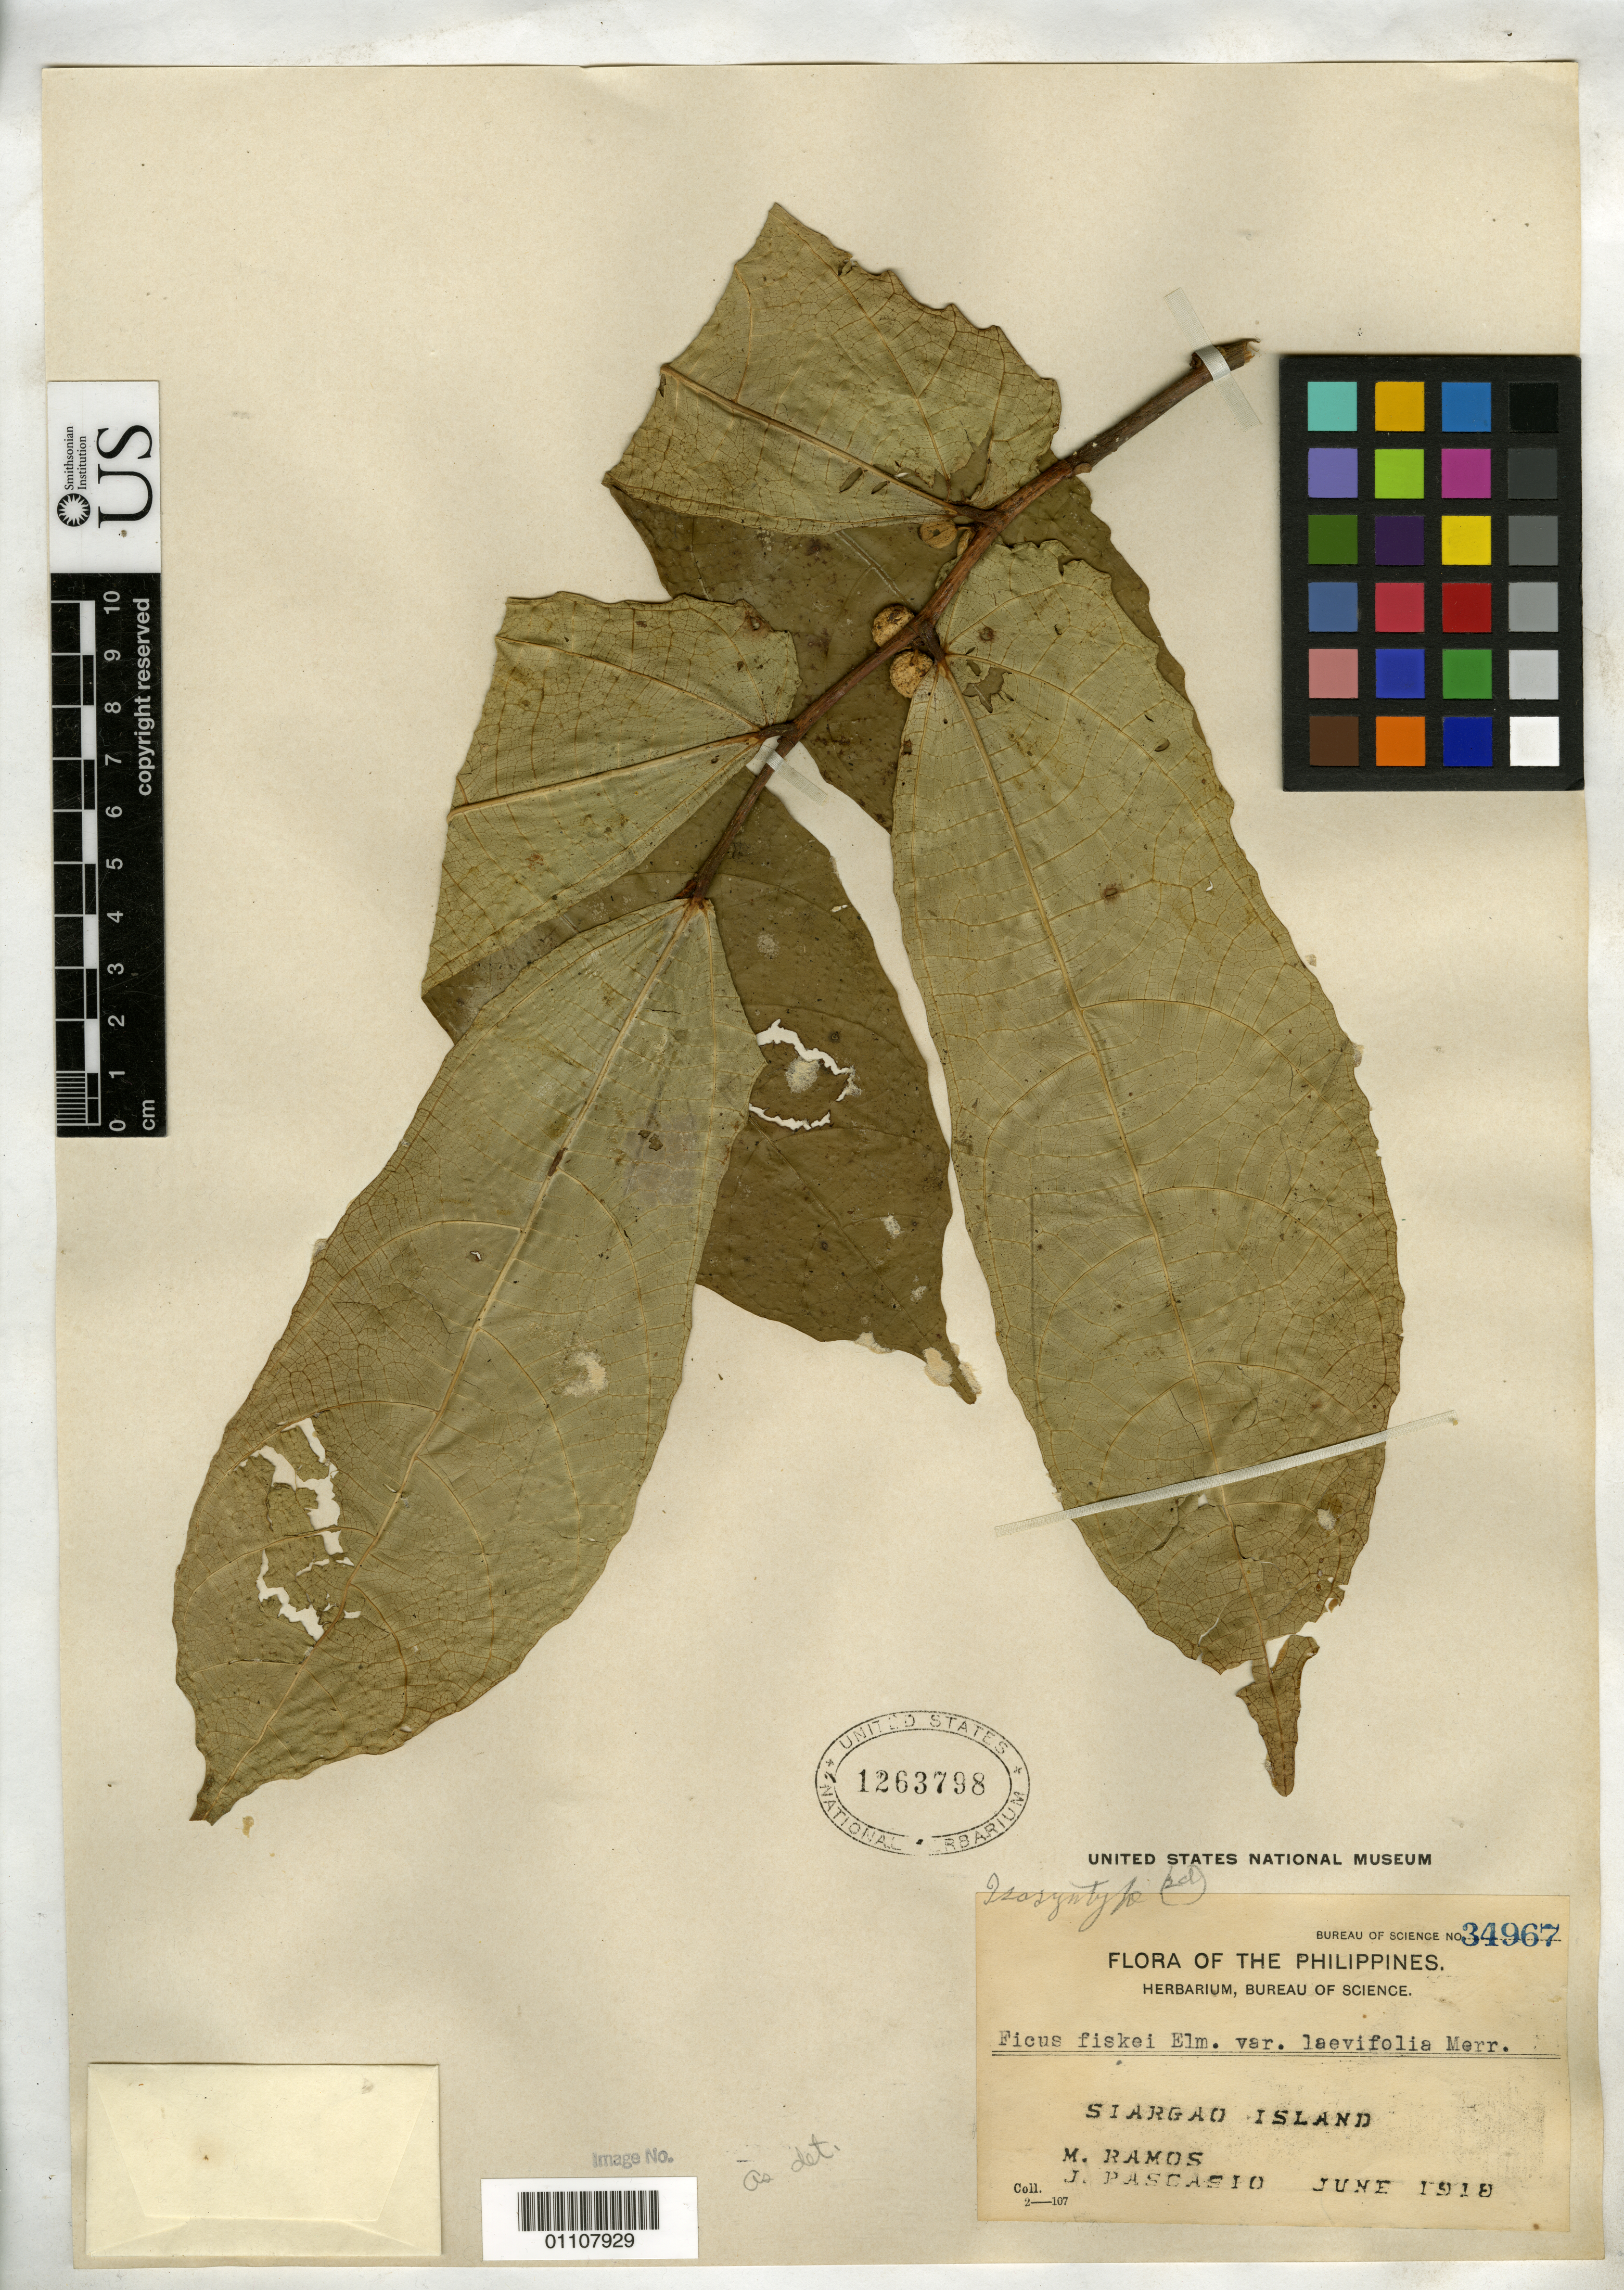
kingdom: Plantae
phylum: Tracheophyta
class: Magnoliopsida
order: Rosales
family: Moraceae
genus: Ficus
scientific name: Ficus fiskei var. laevifolia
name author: Merr.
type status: Isosyntype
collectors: M. Ramos & J. Pascasio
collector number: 34967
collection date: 1919-06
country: Philippines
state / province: Caraga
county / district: Surigao del Norte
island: Siargao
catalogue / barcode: US 1263798